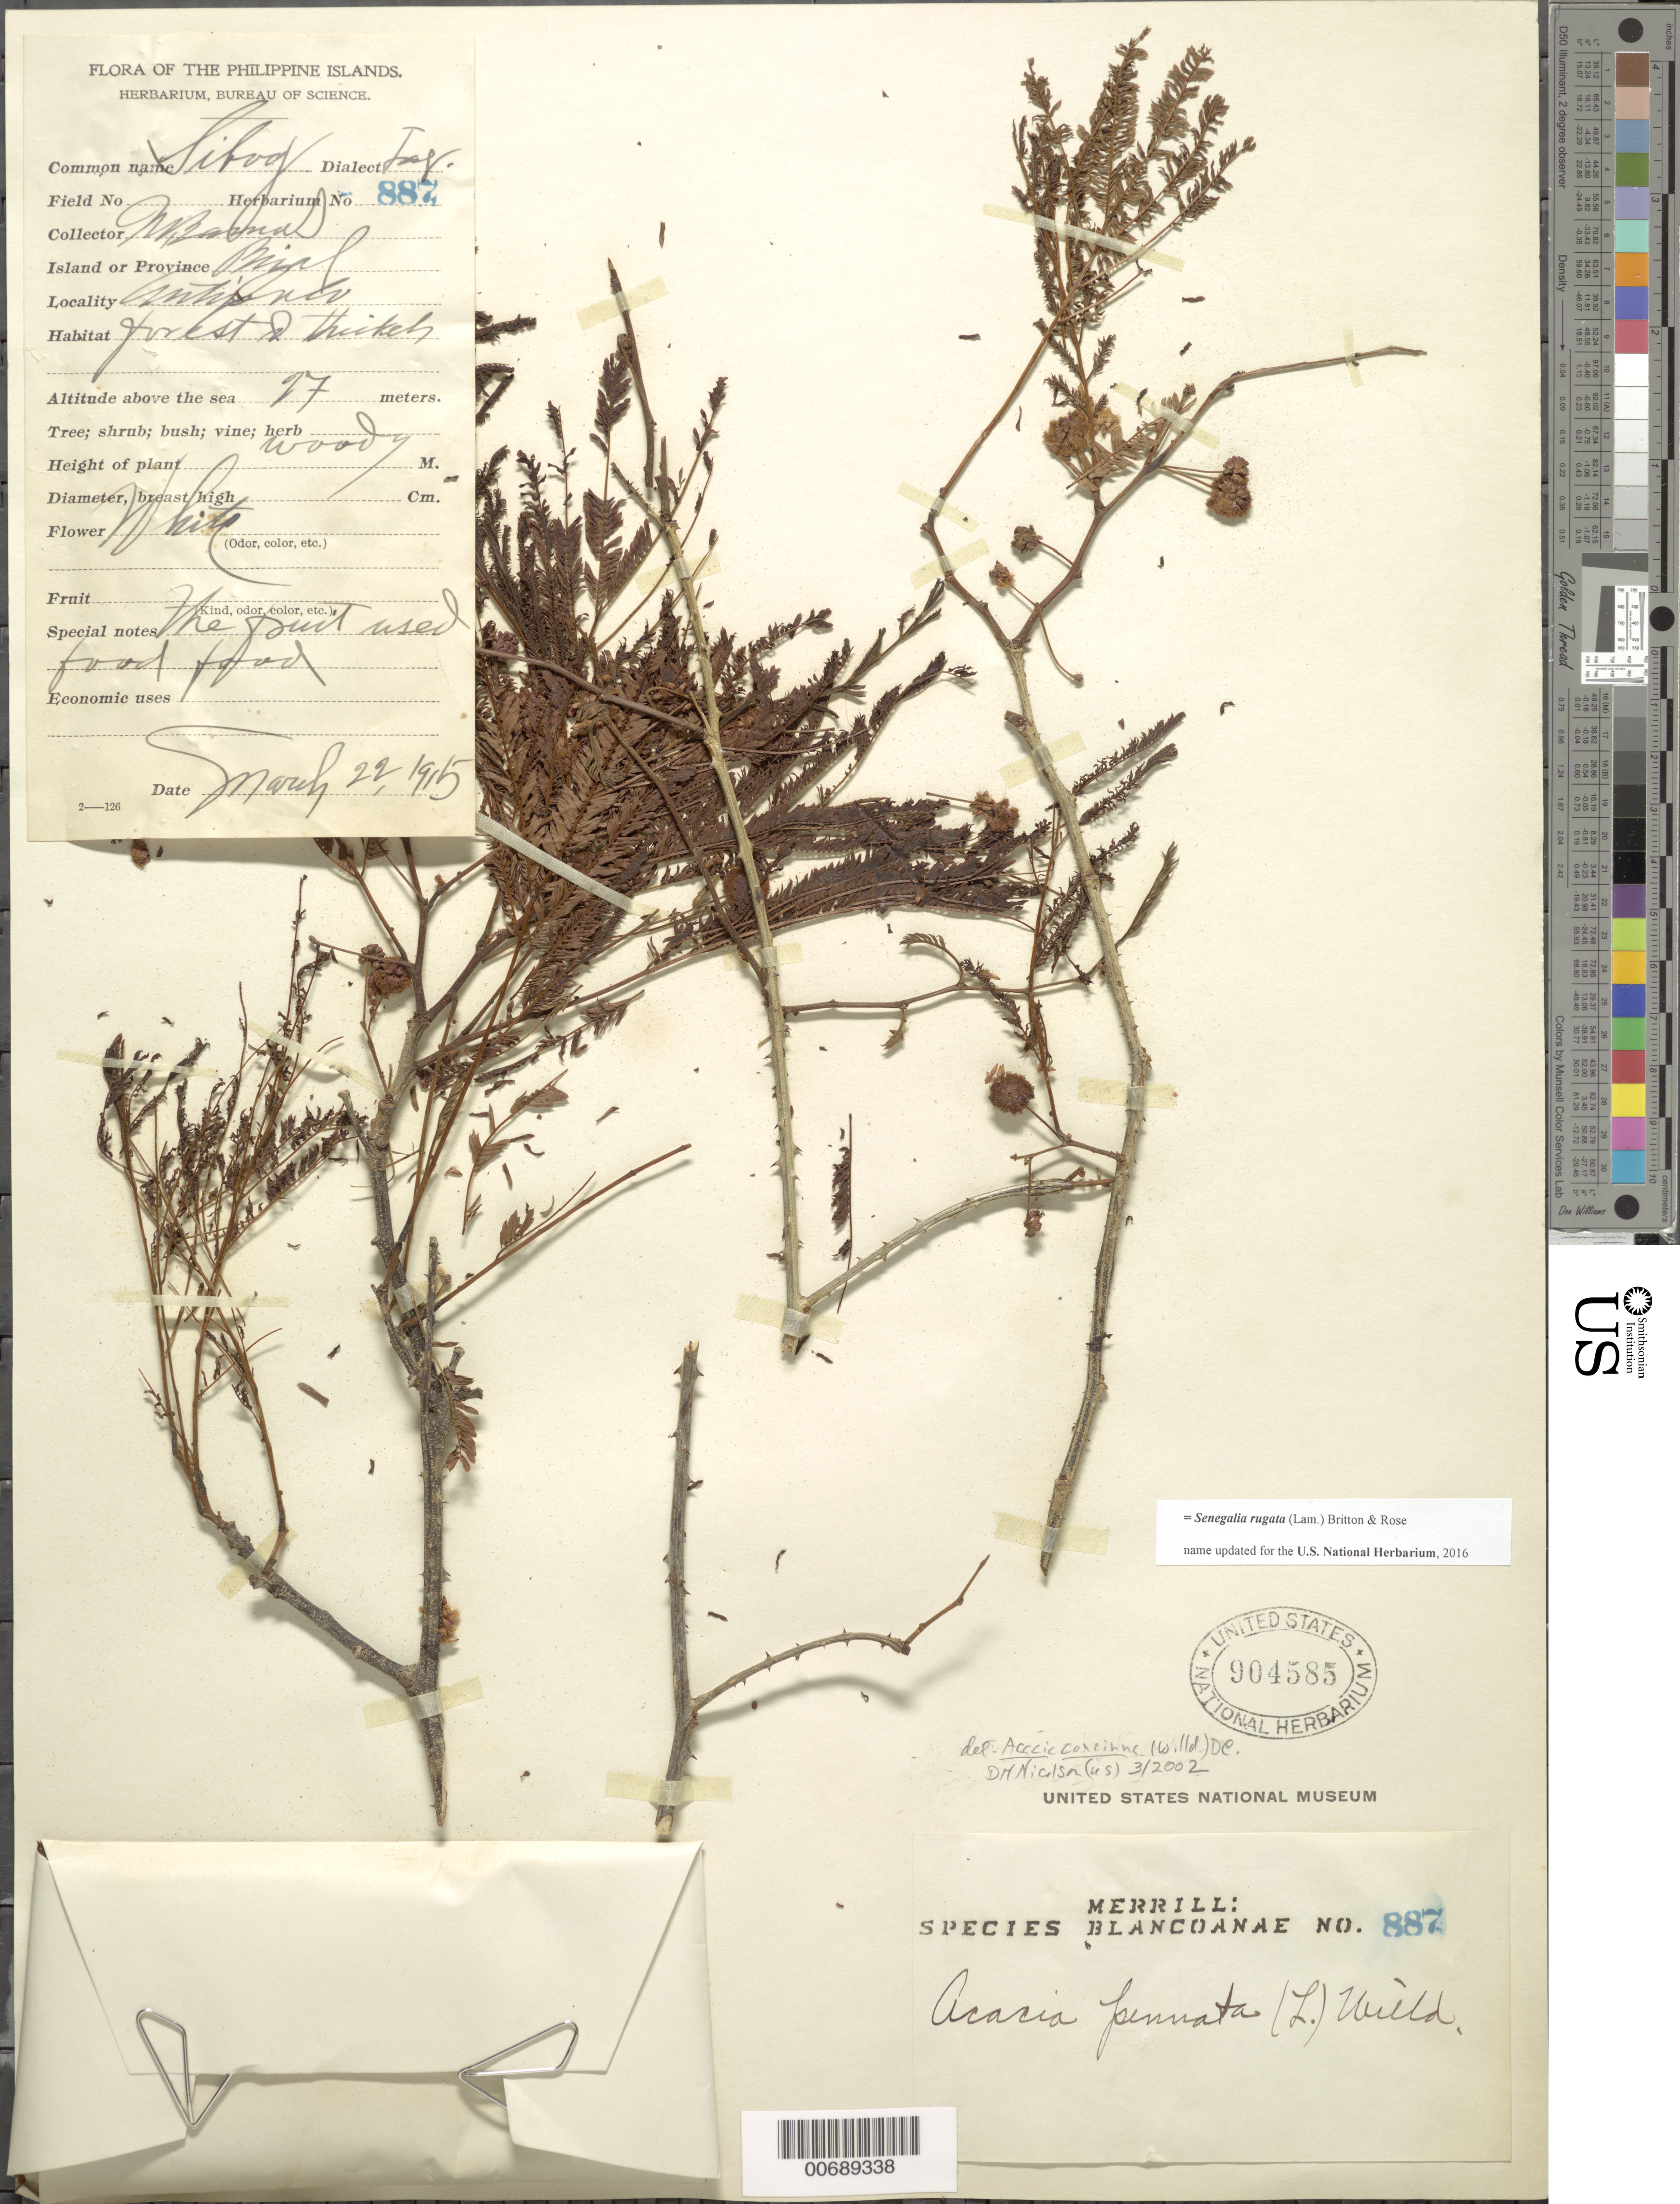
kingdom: Plantae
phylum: Tracheophyta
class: Magnoliopsida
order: Fabales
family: Fabaceae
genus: Senegalia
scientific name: Senegalia rugata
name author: (Lam.) Britton & Rose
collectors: M. Ramos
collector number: Sp. Blancoan. 0887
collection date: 1914-03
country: Philippines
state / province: Calabarzon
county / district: Rizal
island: Luzon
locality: Antipolo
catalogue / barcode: US 904585